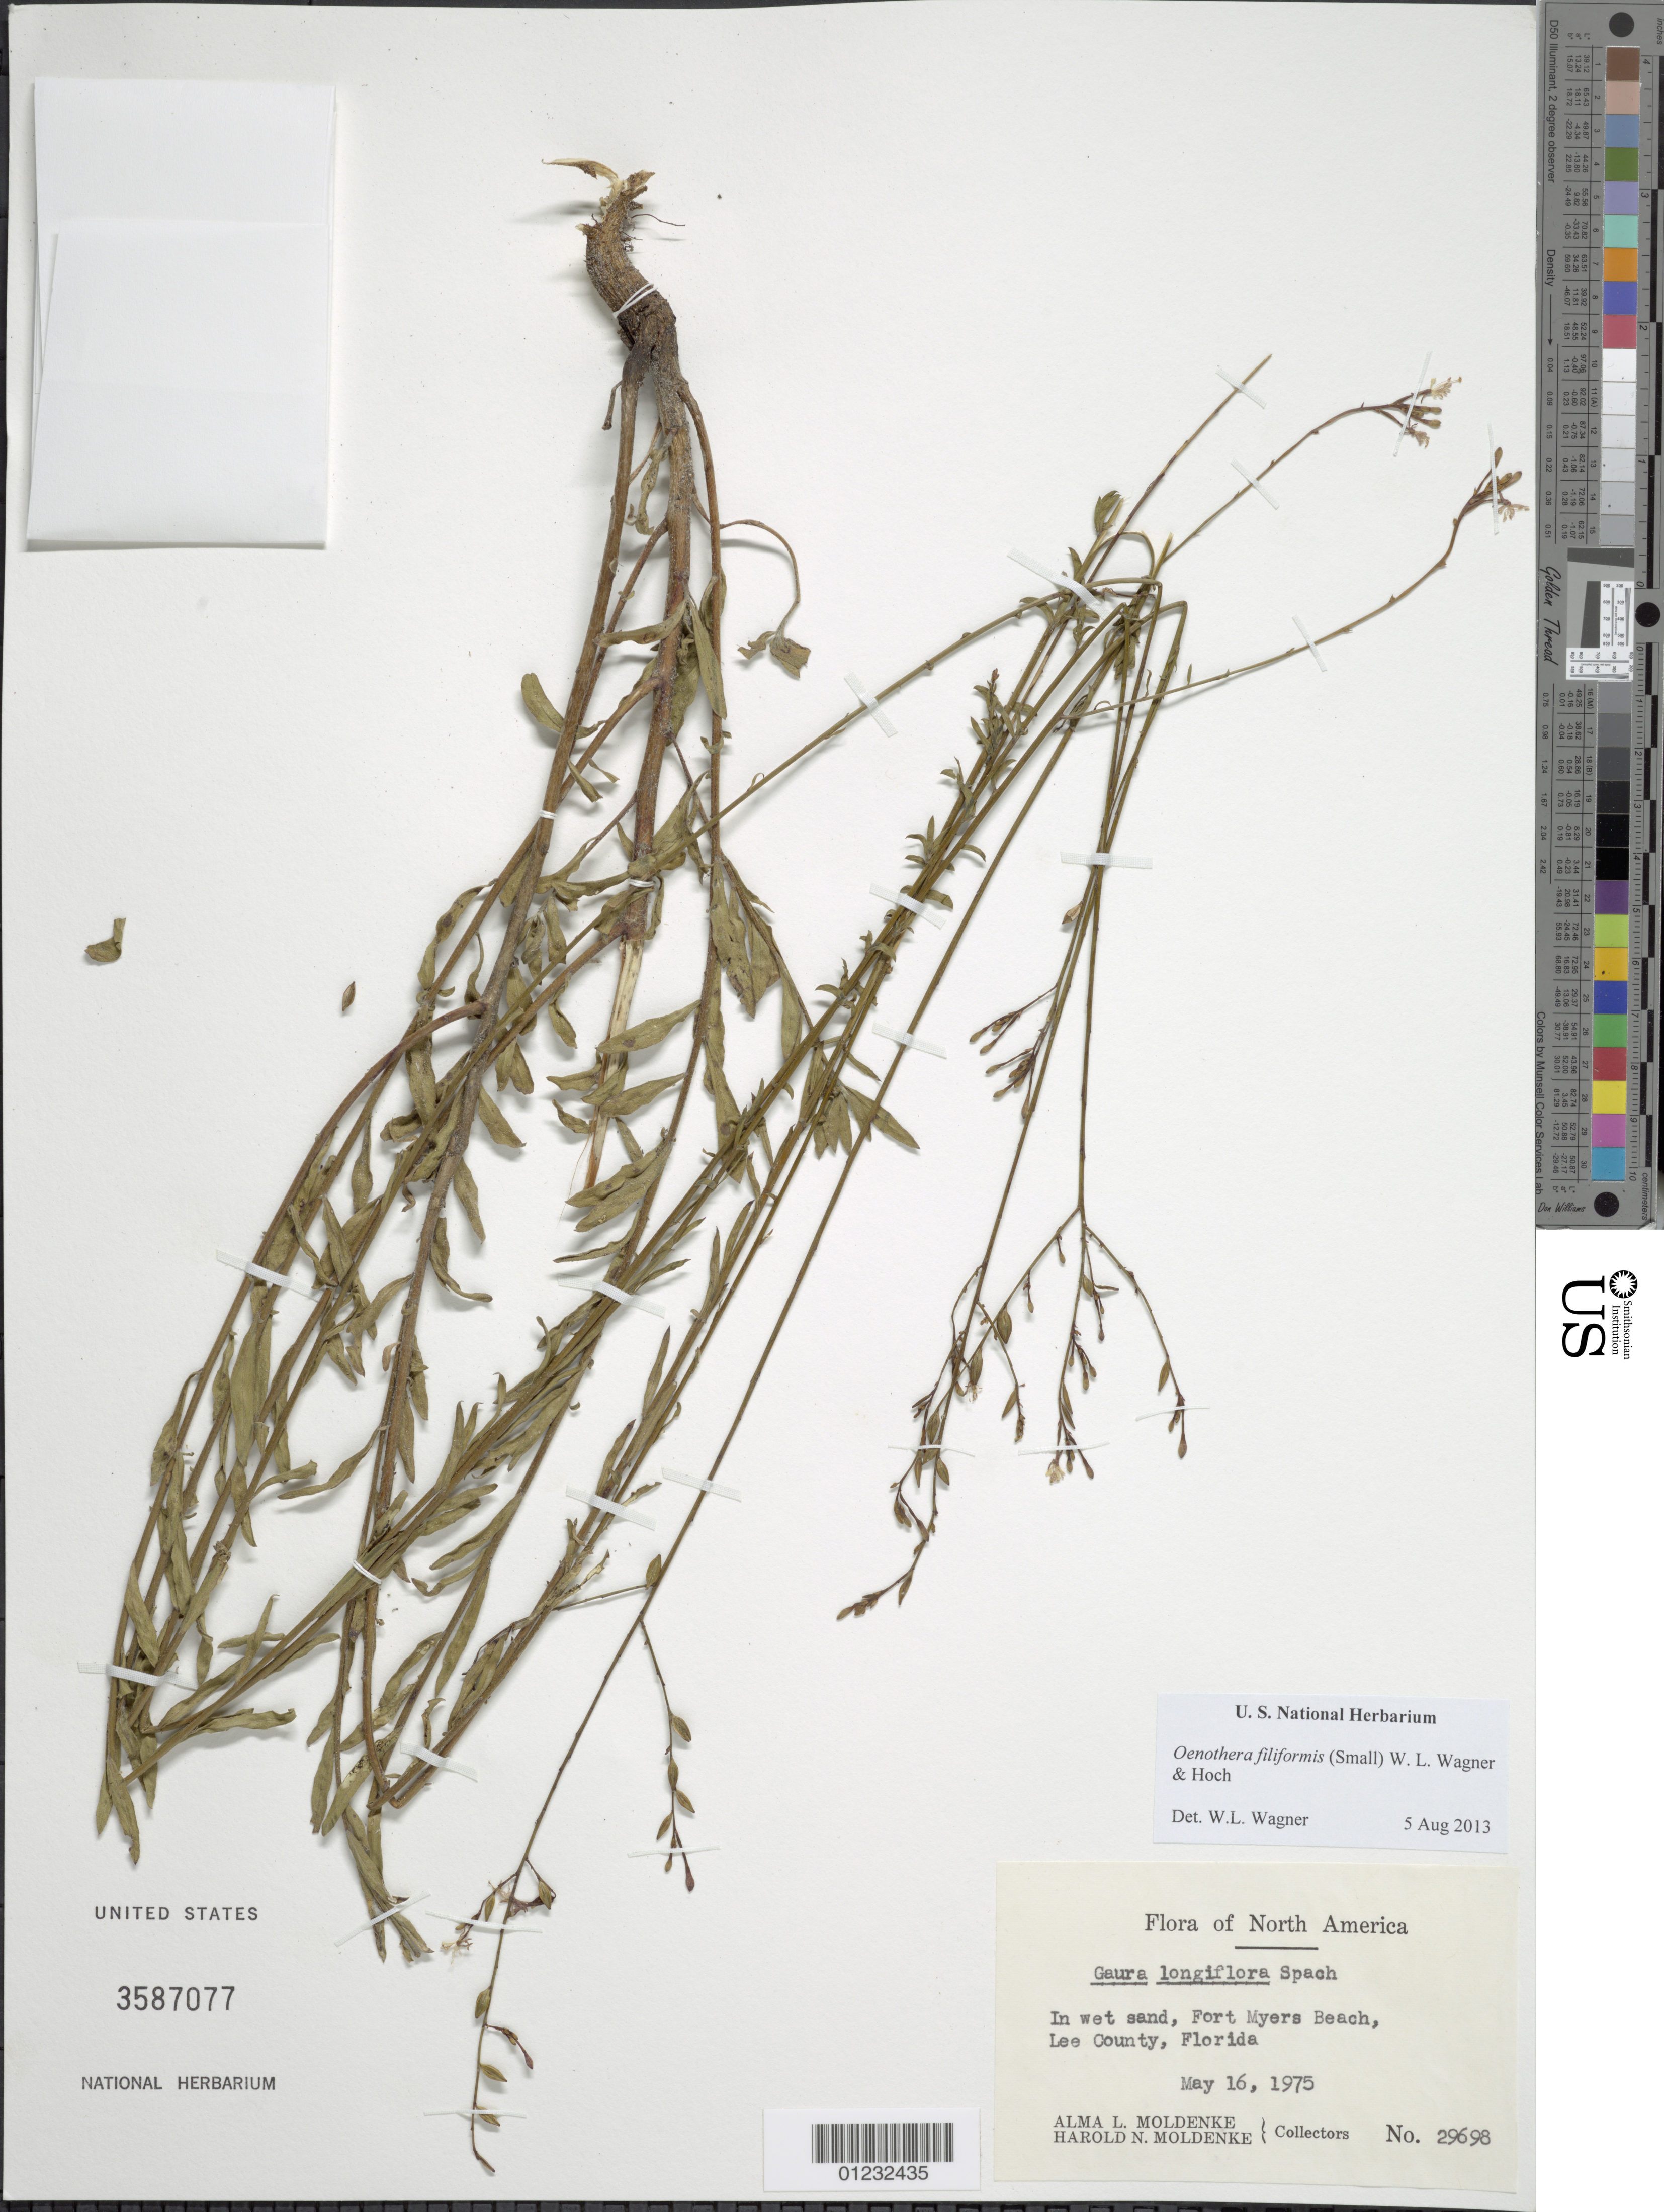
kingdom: Plantae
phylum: Tracheophyta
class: Magnoliopsida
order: Myrtales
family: Onagraceae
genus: Oenothera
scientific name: Oenothera filiformis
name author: (Small) W.L. Wagner & Hoch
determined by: Wagner, W. L., (BOT), Smithsonian Institution - National Museum of Natural History (UNITED STATES)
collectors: A. L. Moldenke & H. N. Moldenke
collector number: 29698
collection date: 1975-05-16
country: United States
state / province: Florida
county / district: Lee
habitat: In wet sand.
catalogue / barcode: US 3587077